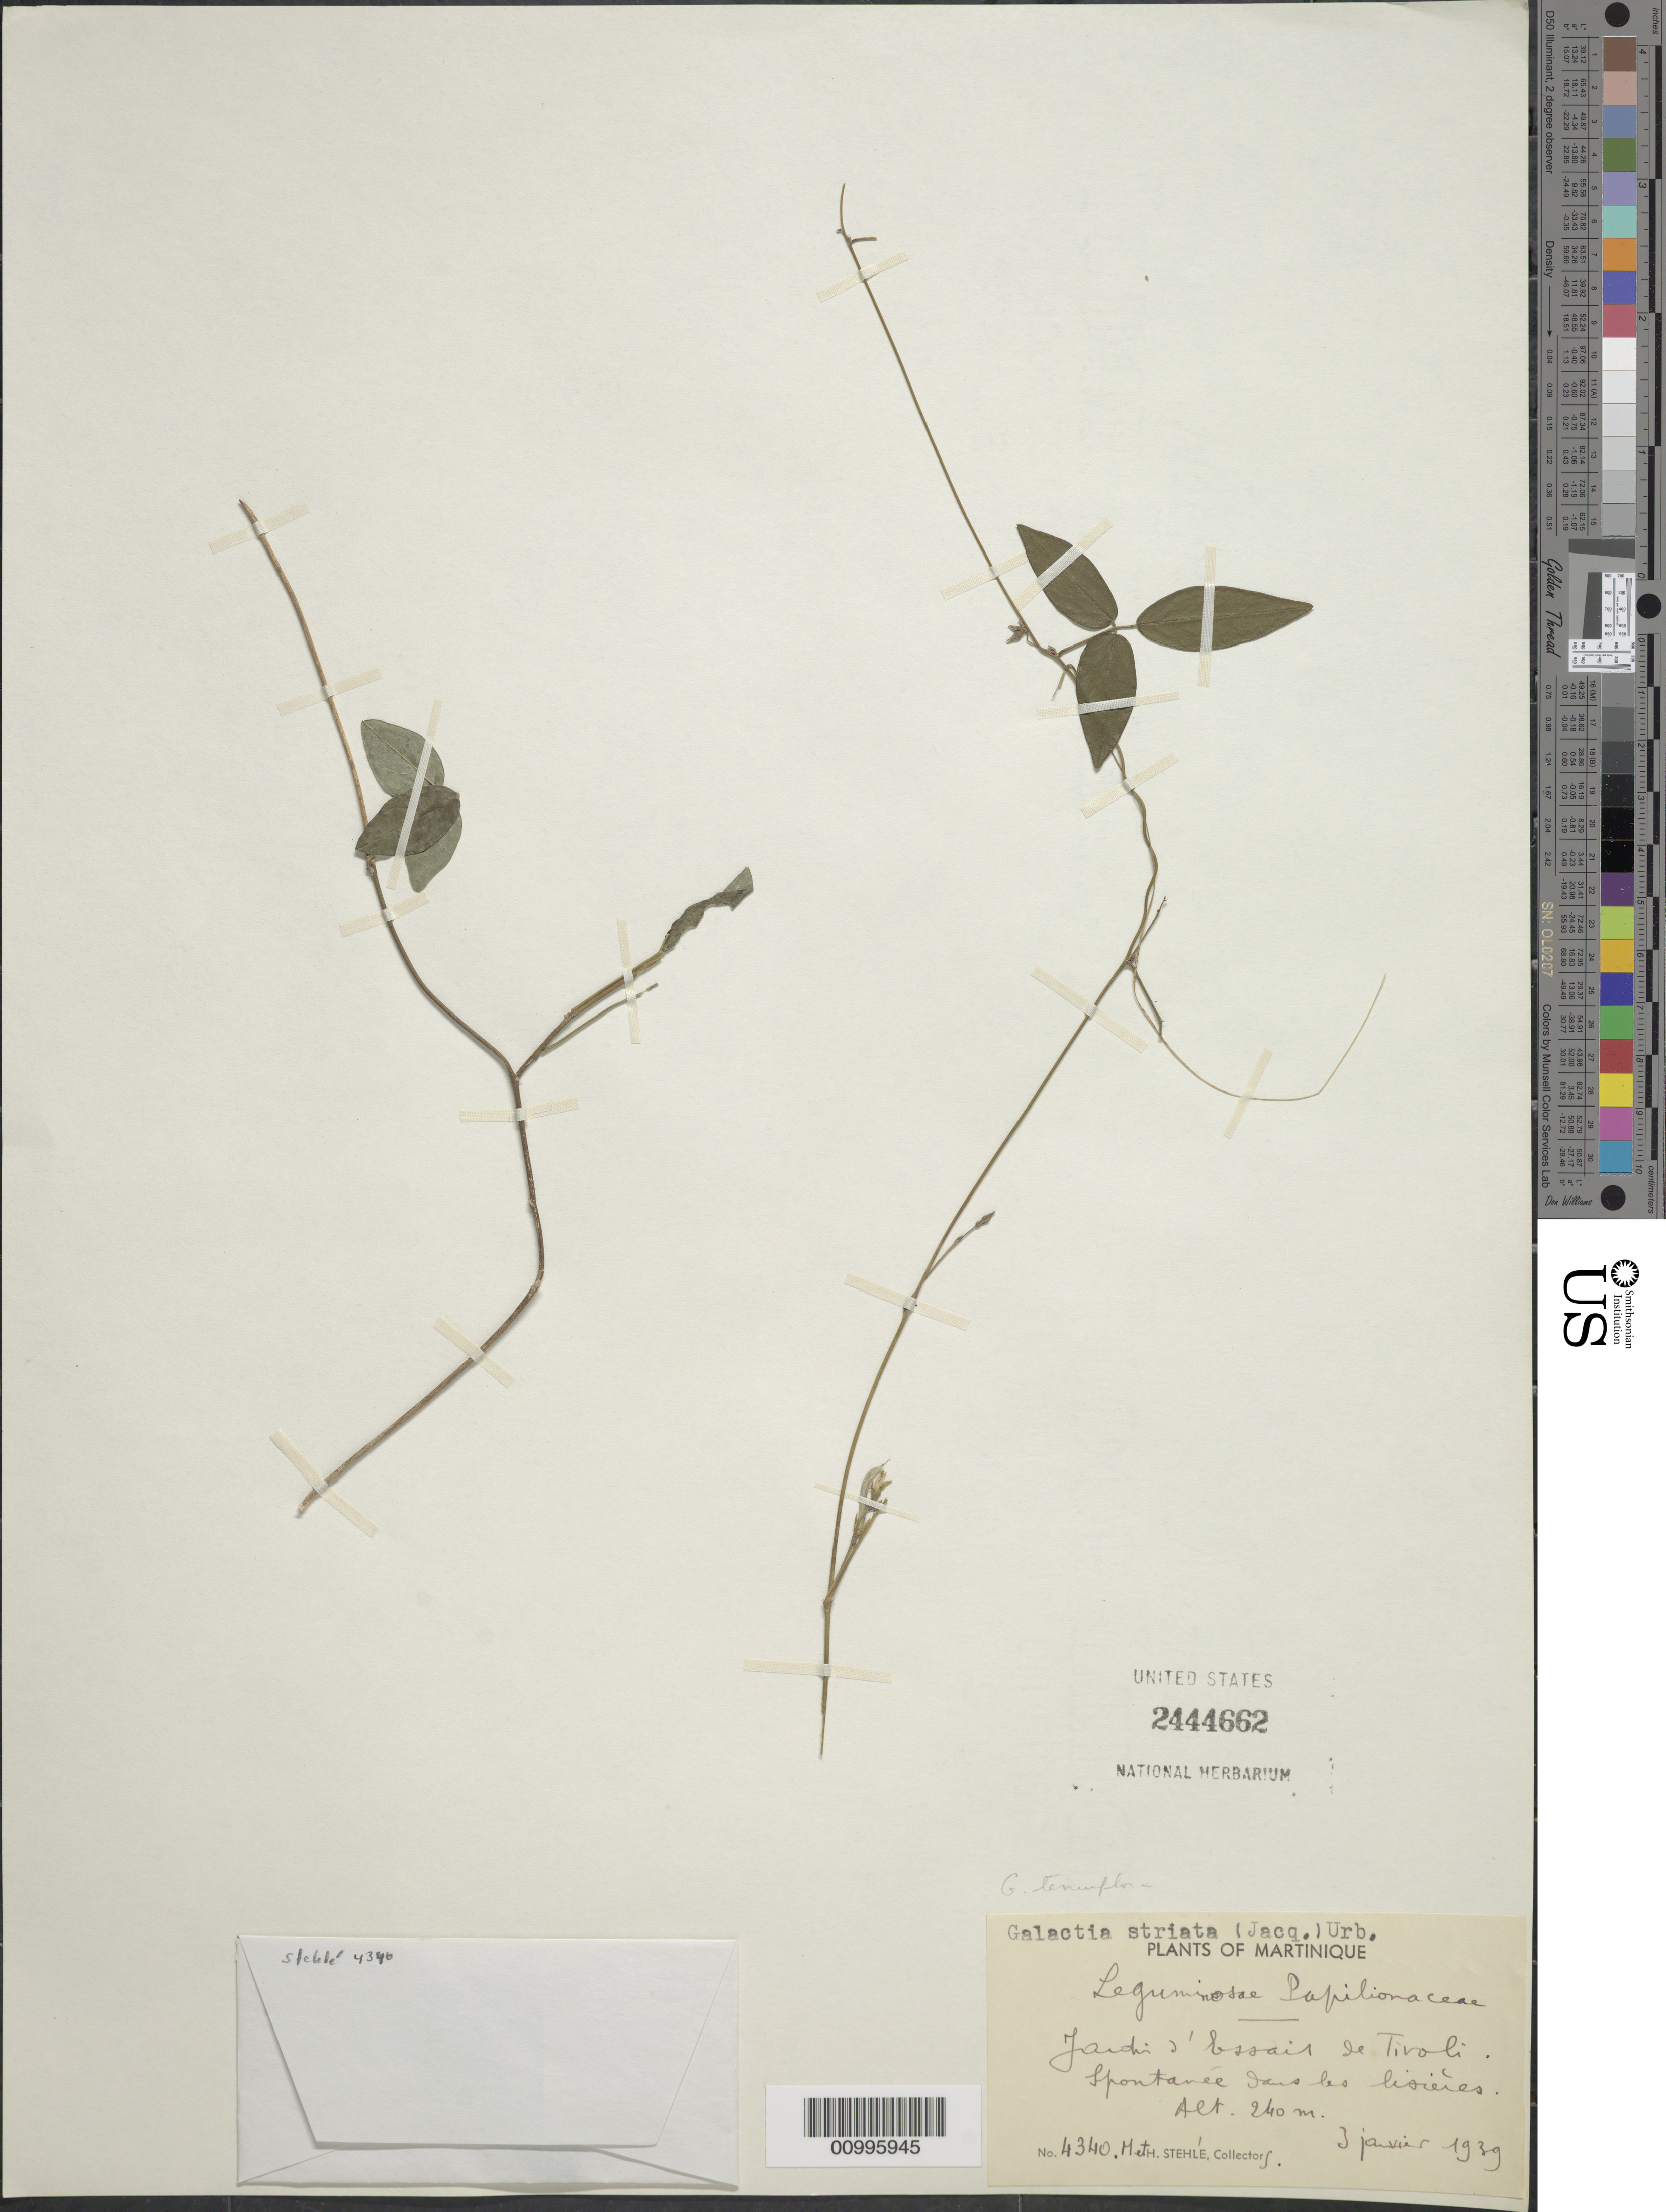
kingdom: Plantae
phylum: Tracheophyta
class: Magnoliopsida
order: Fabales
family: Fabaceae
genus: Galactia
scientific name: Galactia dubia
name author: DC.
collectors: H. Stehlé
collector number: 4340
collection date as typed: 03 Jun 1939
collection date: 1939-06-03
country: Martinique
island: Martinique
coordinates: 0 N, 0 E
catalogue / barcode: US 2444662